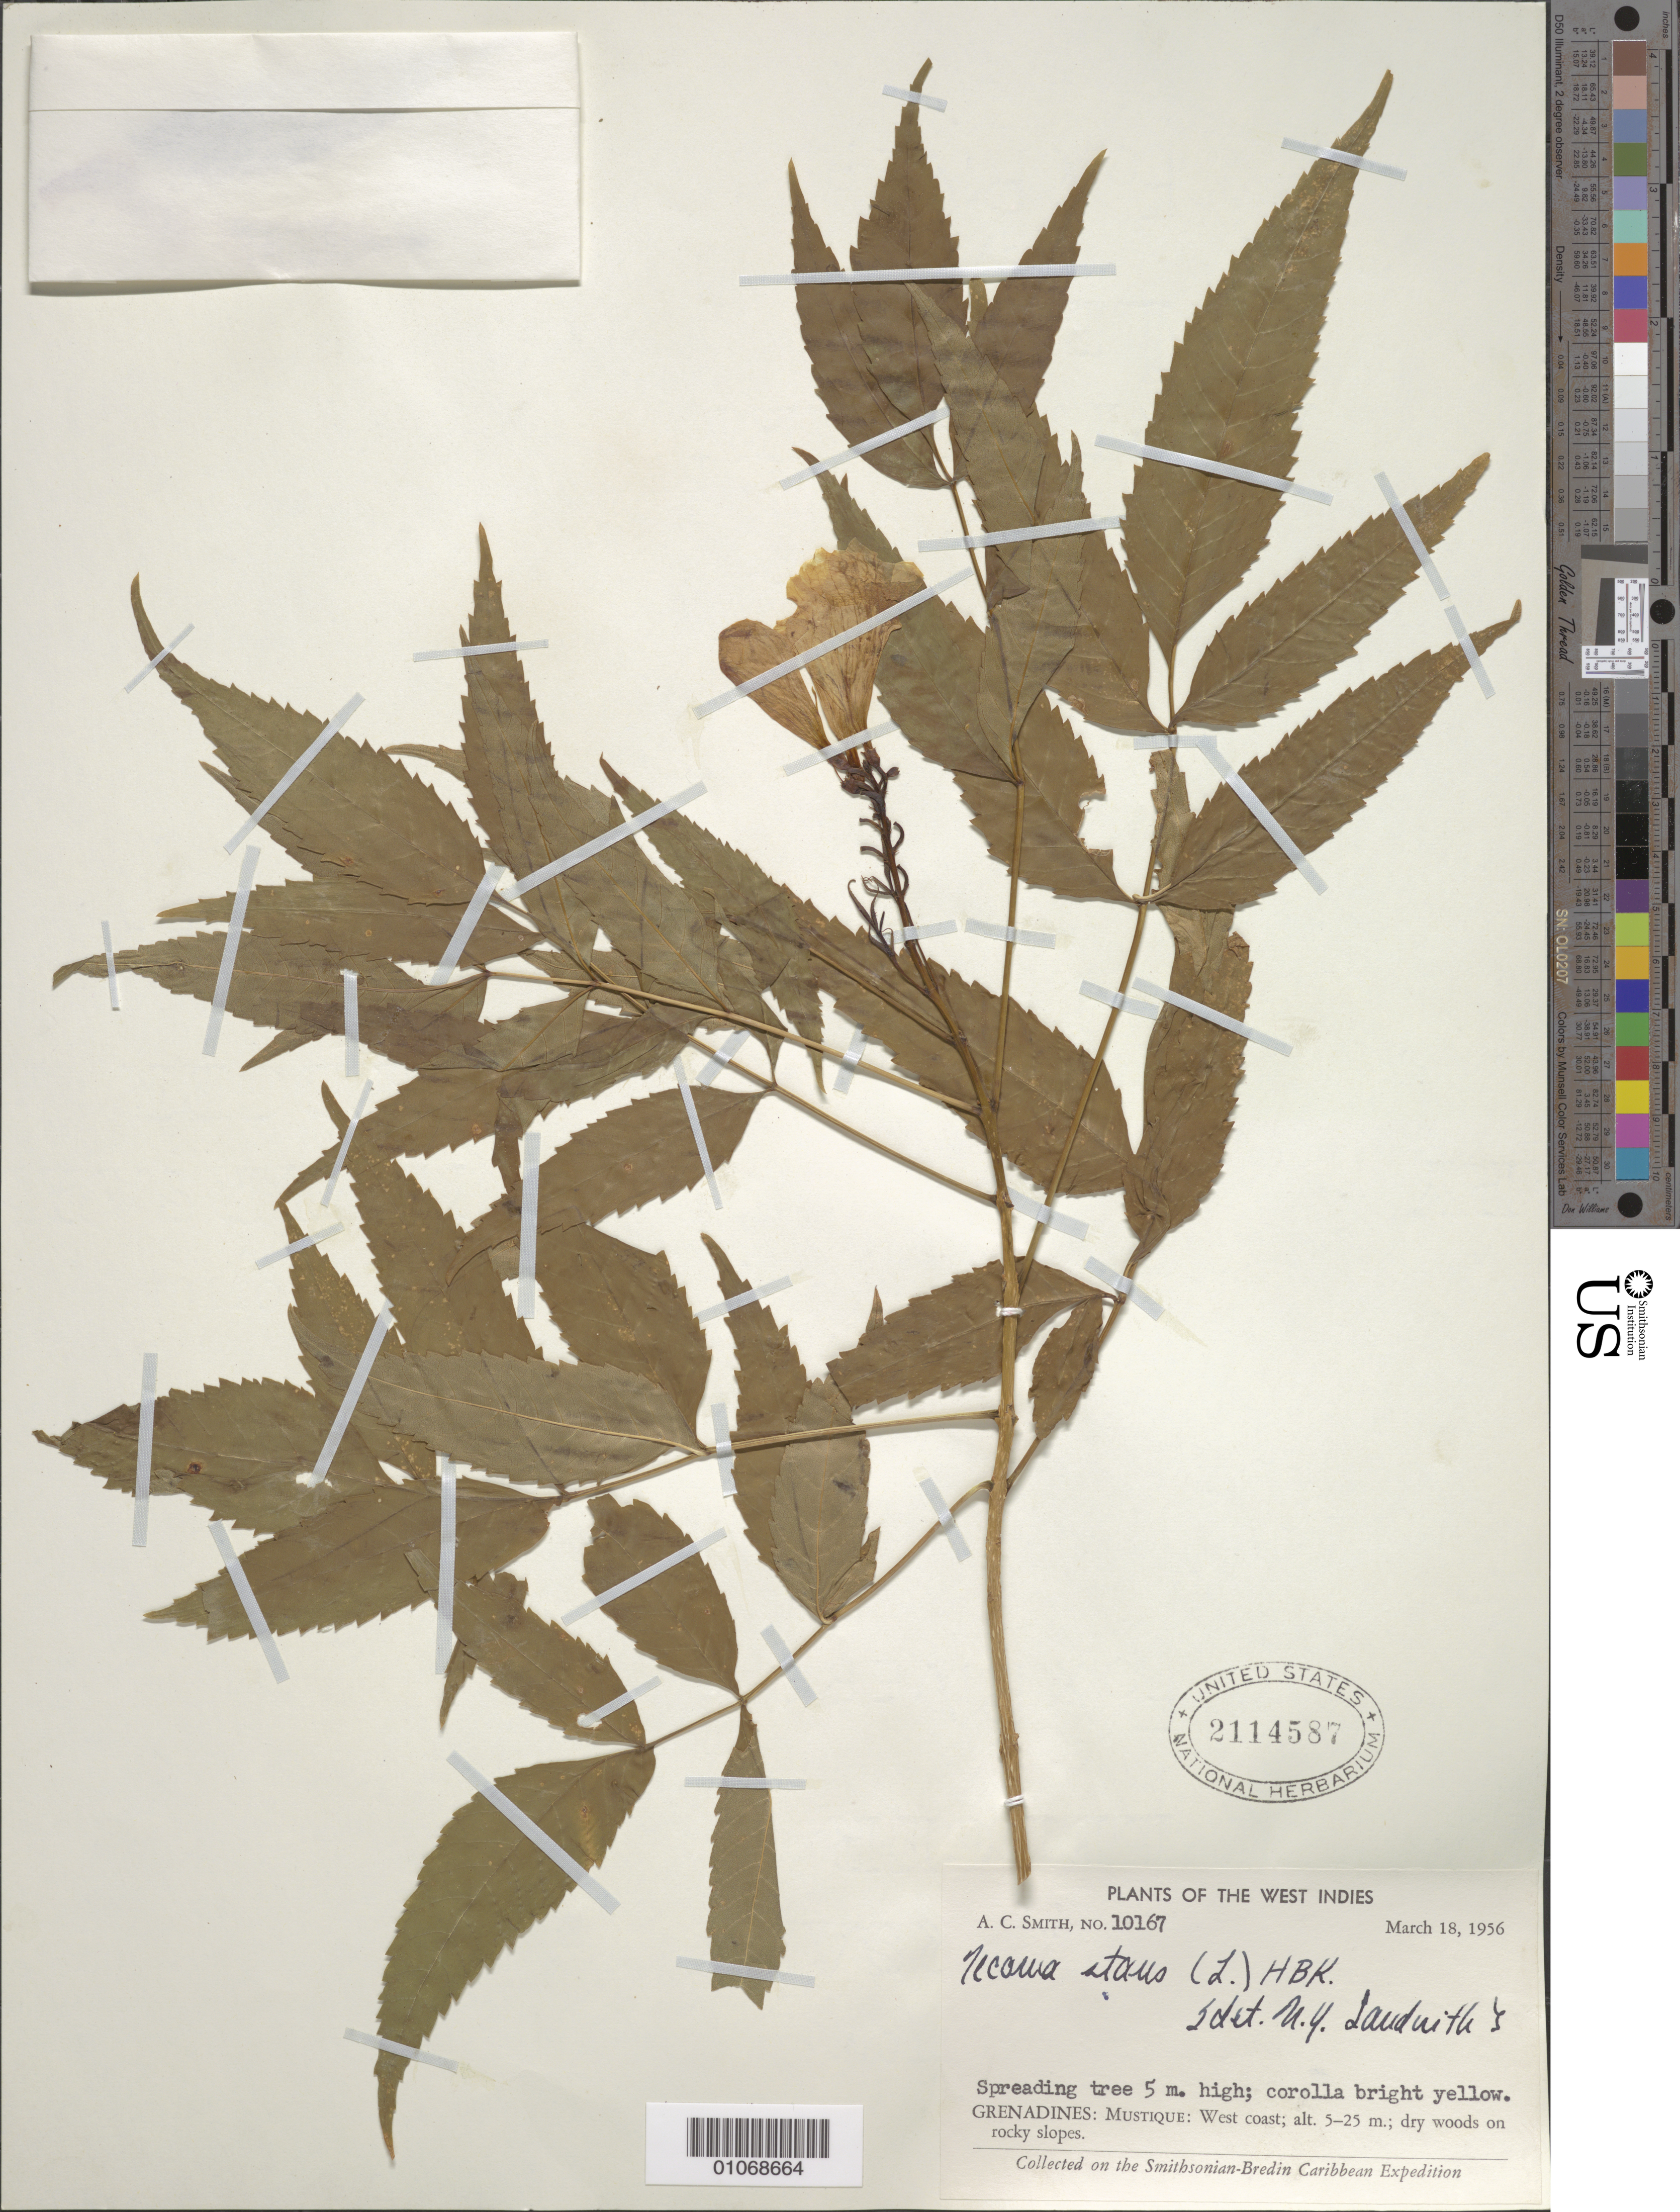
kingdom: Plantae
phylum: Tracheophyta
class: Magnoliopsida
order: Lamiales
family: Bignoniaceae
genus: Tecoma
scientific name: Tecoma stans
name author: (L.) Juss. ex Kunth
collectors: A. C. Smith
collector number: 10167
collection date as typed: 18 Mar 1956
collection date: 1956-03-18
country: St. Vincent - Grenadines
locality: Grenadines: Mustique. West coast, dry woods on rocky slopes.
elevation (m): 5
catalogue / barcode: US 2114587